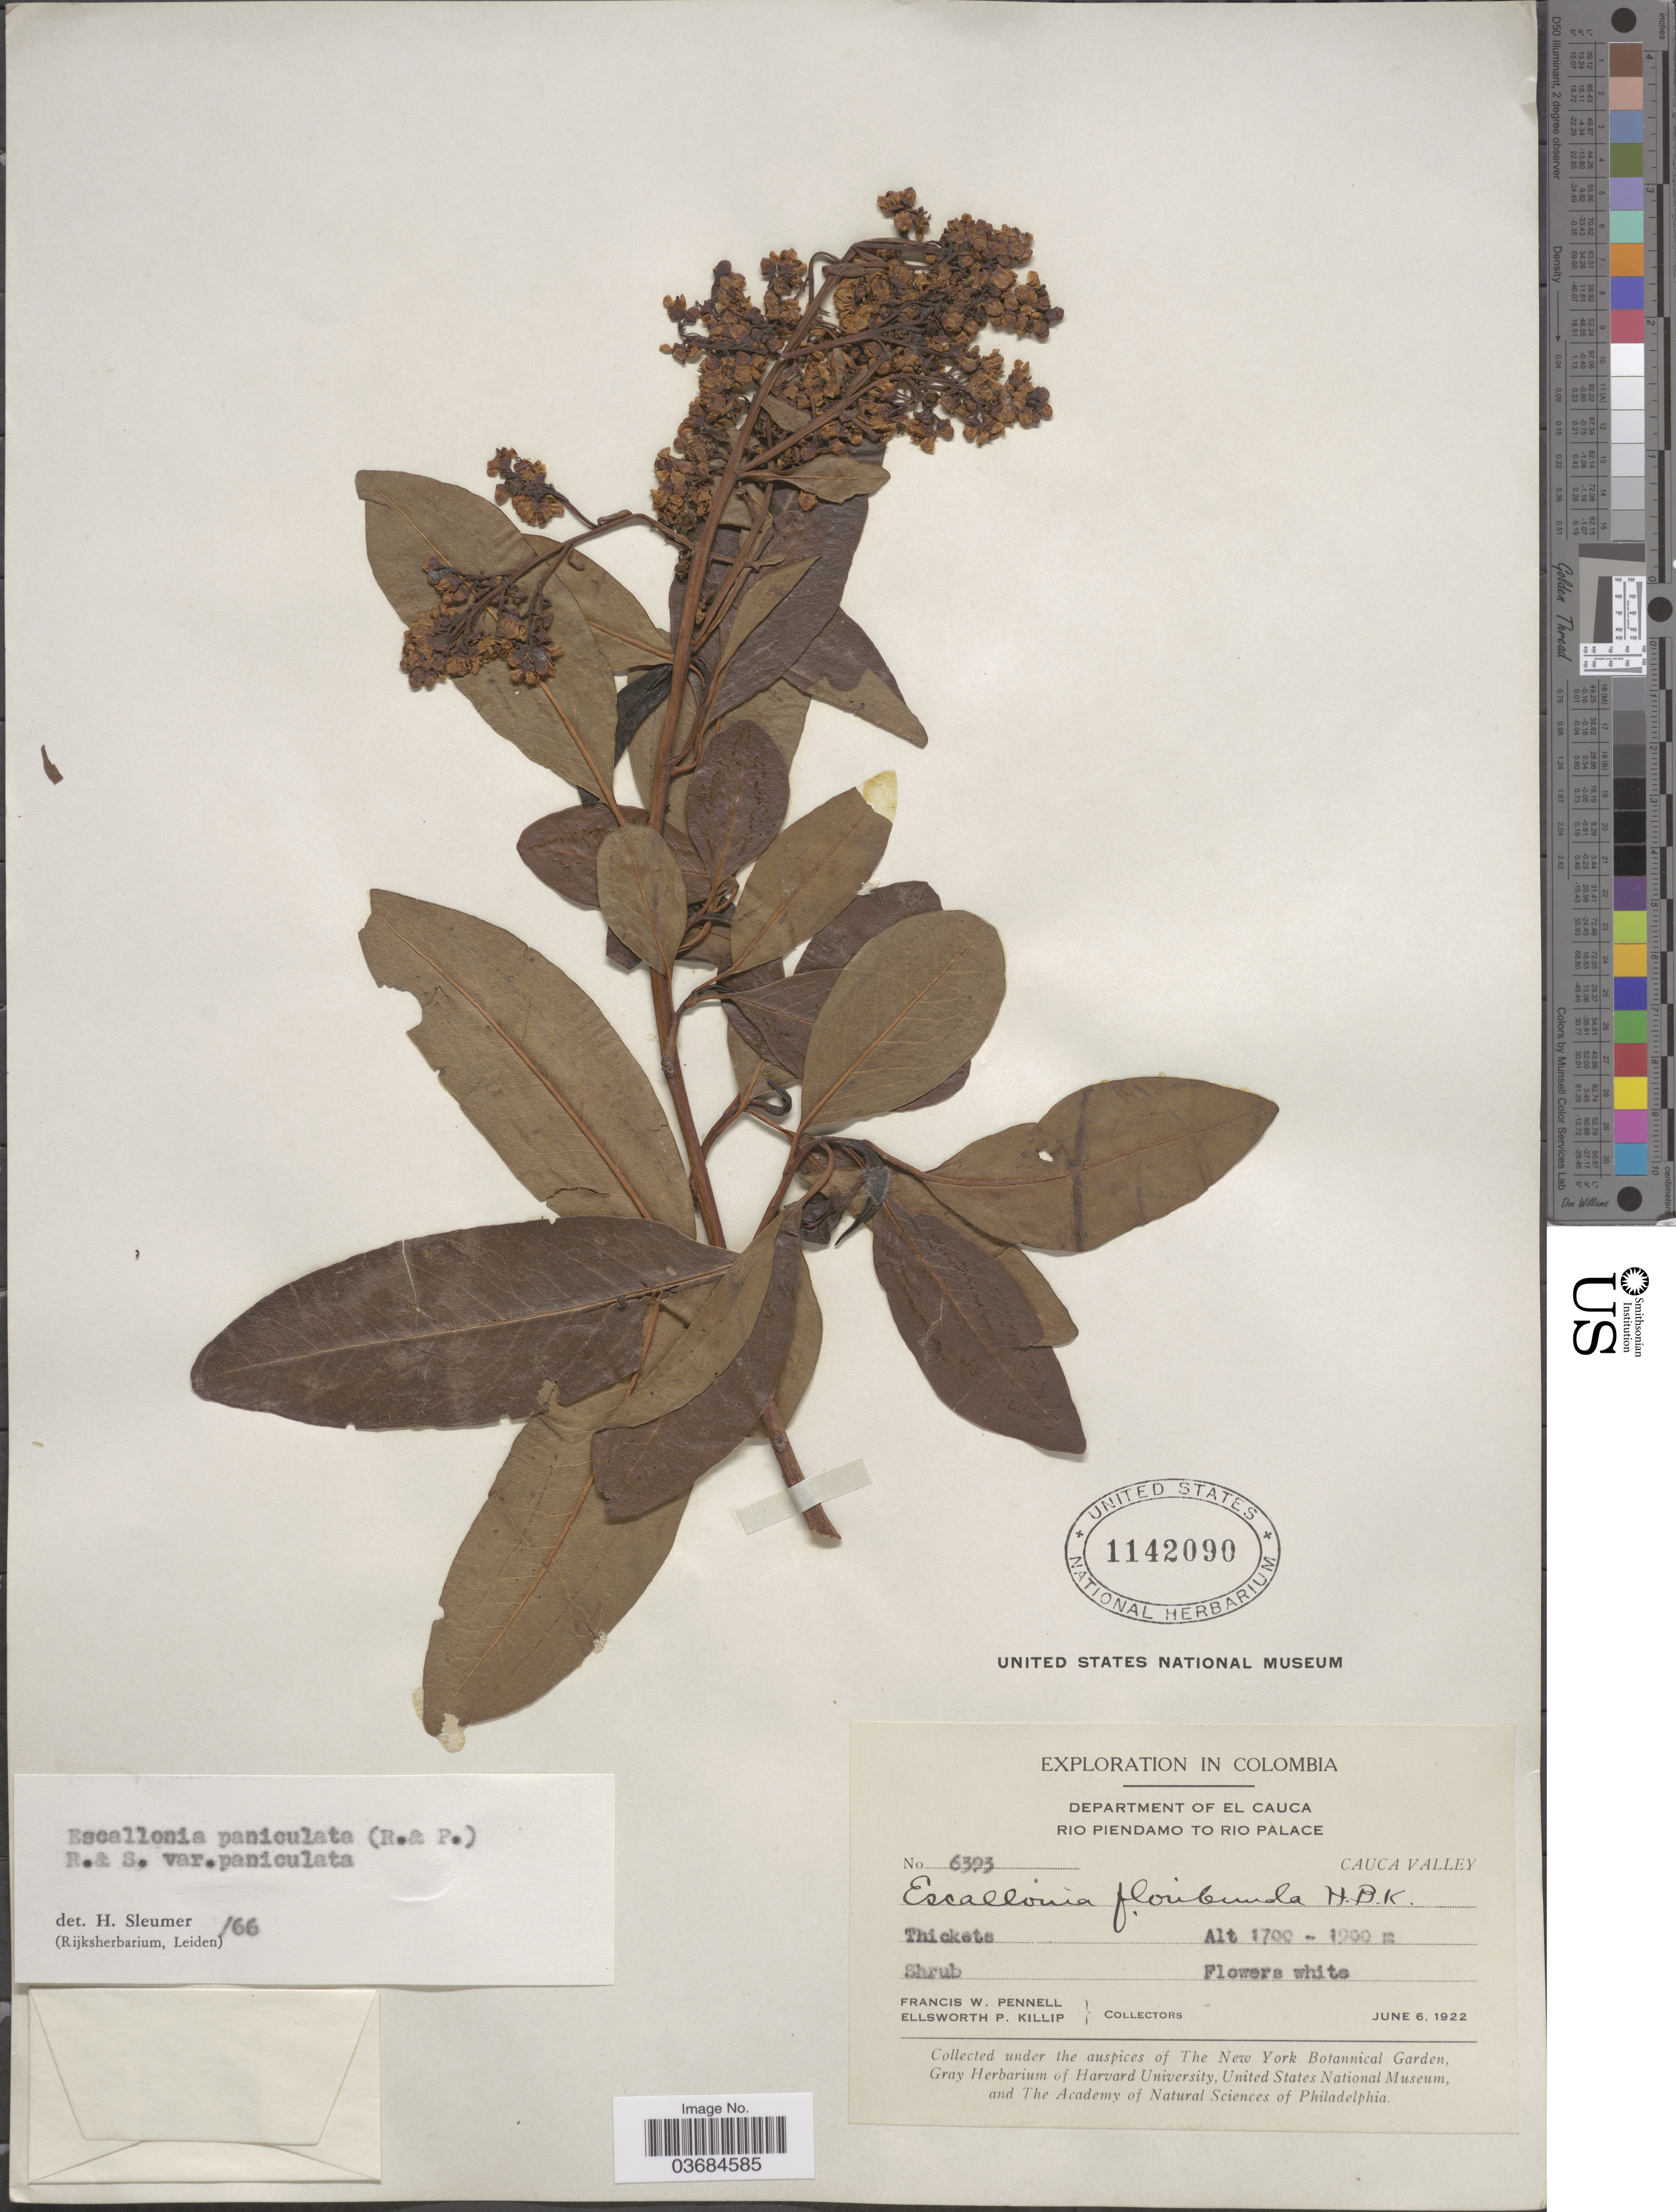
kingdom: Plantae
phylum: Tracheophyta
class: Magnoliopsida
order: Escalloniales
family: Escalloniaceae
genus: Escallonia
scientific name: Escallonia paniculata var. paniculata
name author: (Ruiz & Pav.) Roem. & Schult.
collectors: F. W. Pennell & E. P. Killip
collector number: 6393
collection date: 1922-06-06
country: Colombia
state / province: Cauca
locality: Exploration in Colombia. Department of El Cauca. Rio Pendamo to Rio Palace. Cauca Valley.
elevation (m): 1700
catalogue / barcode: US 1142090